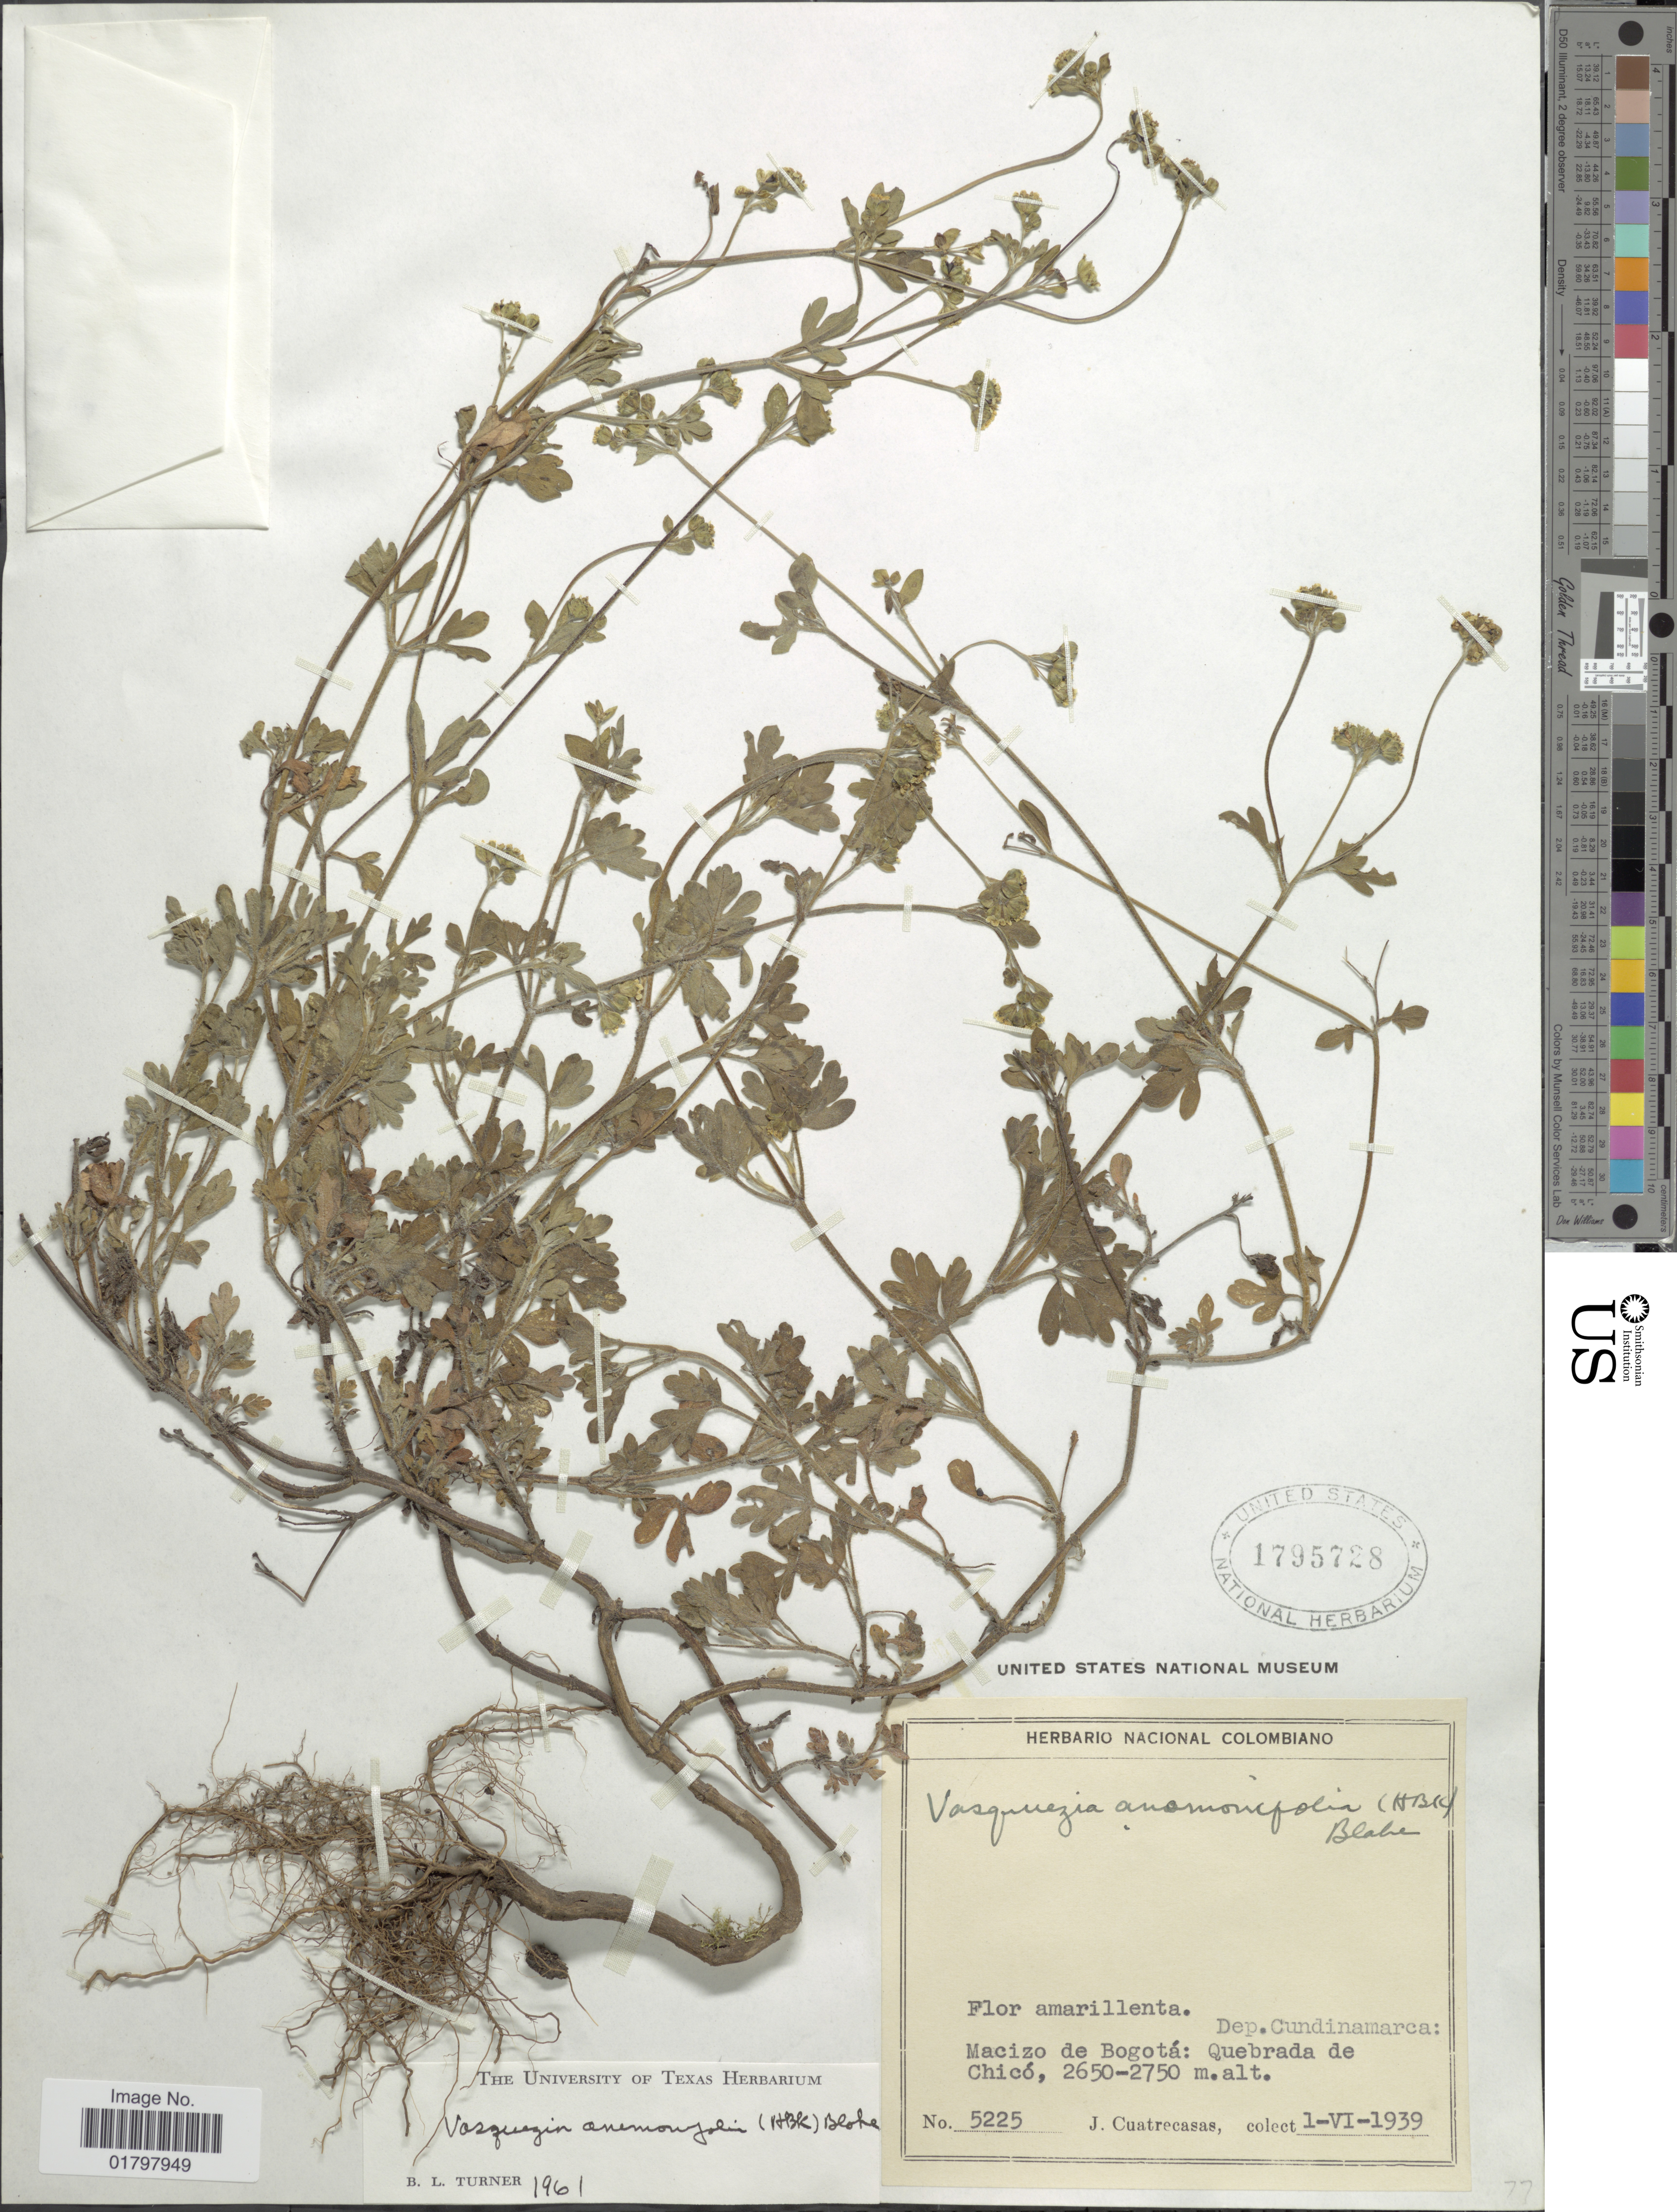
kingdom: Plantae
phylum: Tracheophyta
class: Magnoliopsida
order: Asterales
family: Asteraceae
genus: Vasquesia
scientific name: Vasquesia anemonifolia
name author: (Kunth) Less.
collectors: J. Cuatrecasas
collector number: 5225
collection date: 1939-06-01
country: Colombia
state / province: Cundinamarca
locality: Dep. Cundinamarca. Macizo de Bogotá: Quebrada de Chicó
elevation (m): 2650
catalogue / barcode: US 1795728